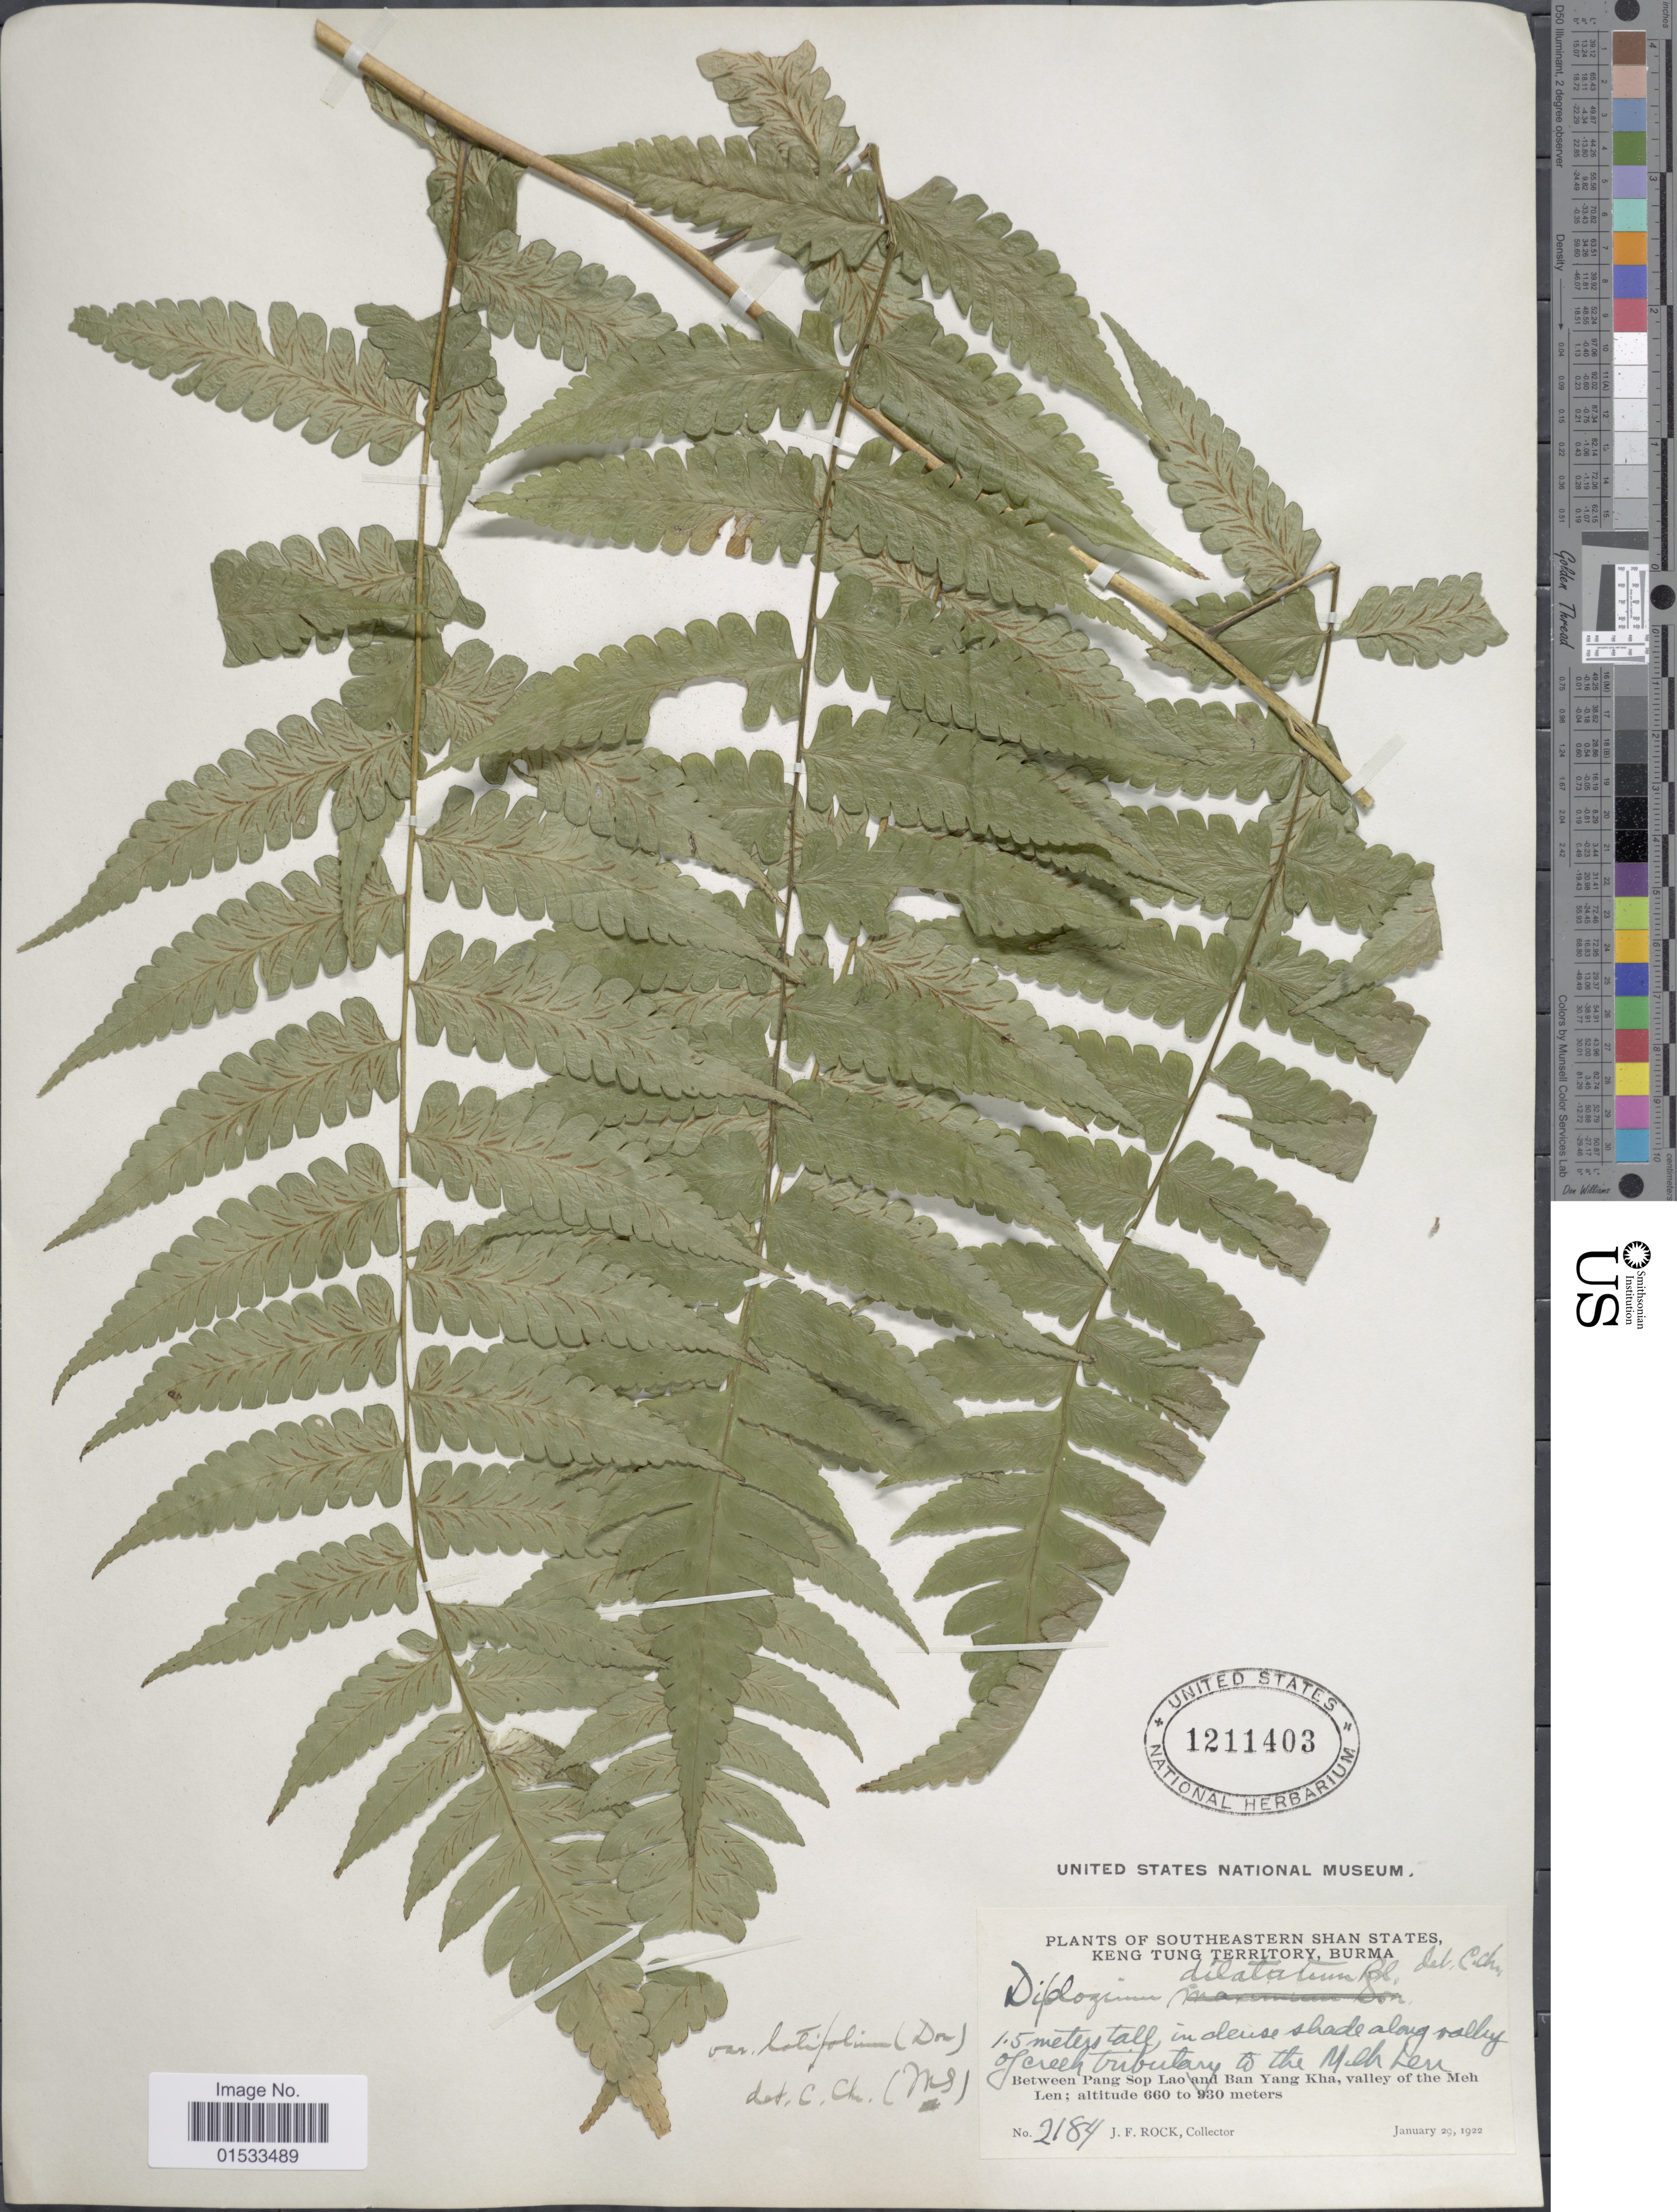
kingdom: Plantae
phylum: Tracheophyta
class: Polypodiopsida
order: Polypodiales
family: Athyriaceae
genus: Diplazium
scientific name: Diplazium dilatatum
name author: Blume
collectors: J. Rock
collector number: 2184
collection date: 1922-01-29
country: Myanmar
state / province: Shan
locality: Southeastern Shan States, Ken Tung Territory, Burma, between Pang Sop Lao and Ban Yang Kha, valley of the Meh Len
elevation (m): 660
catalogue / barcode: US 1211403